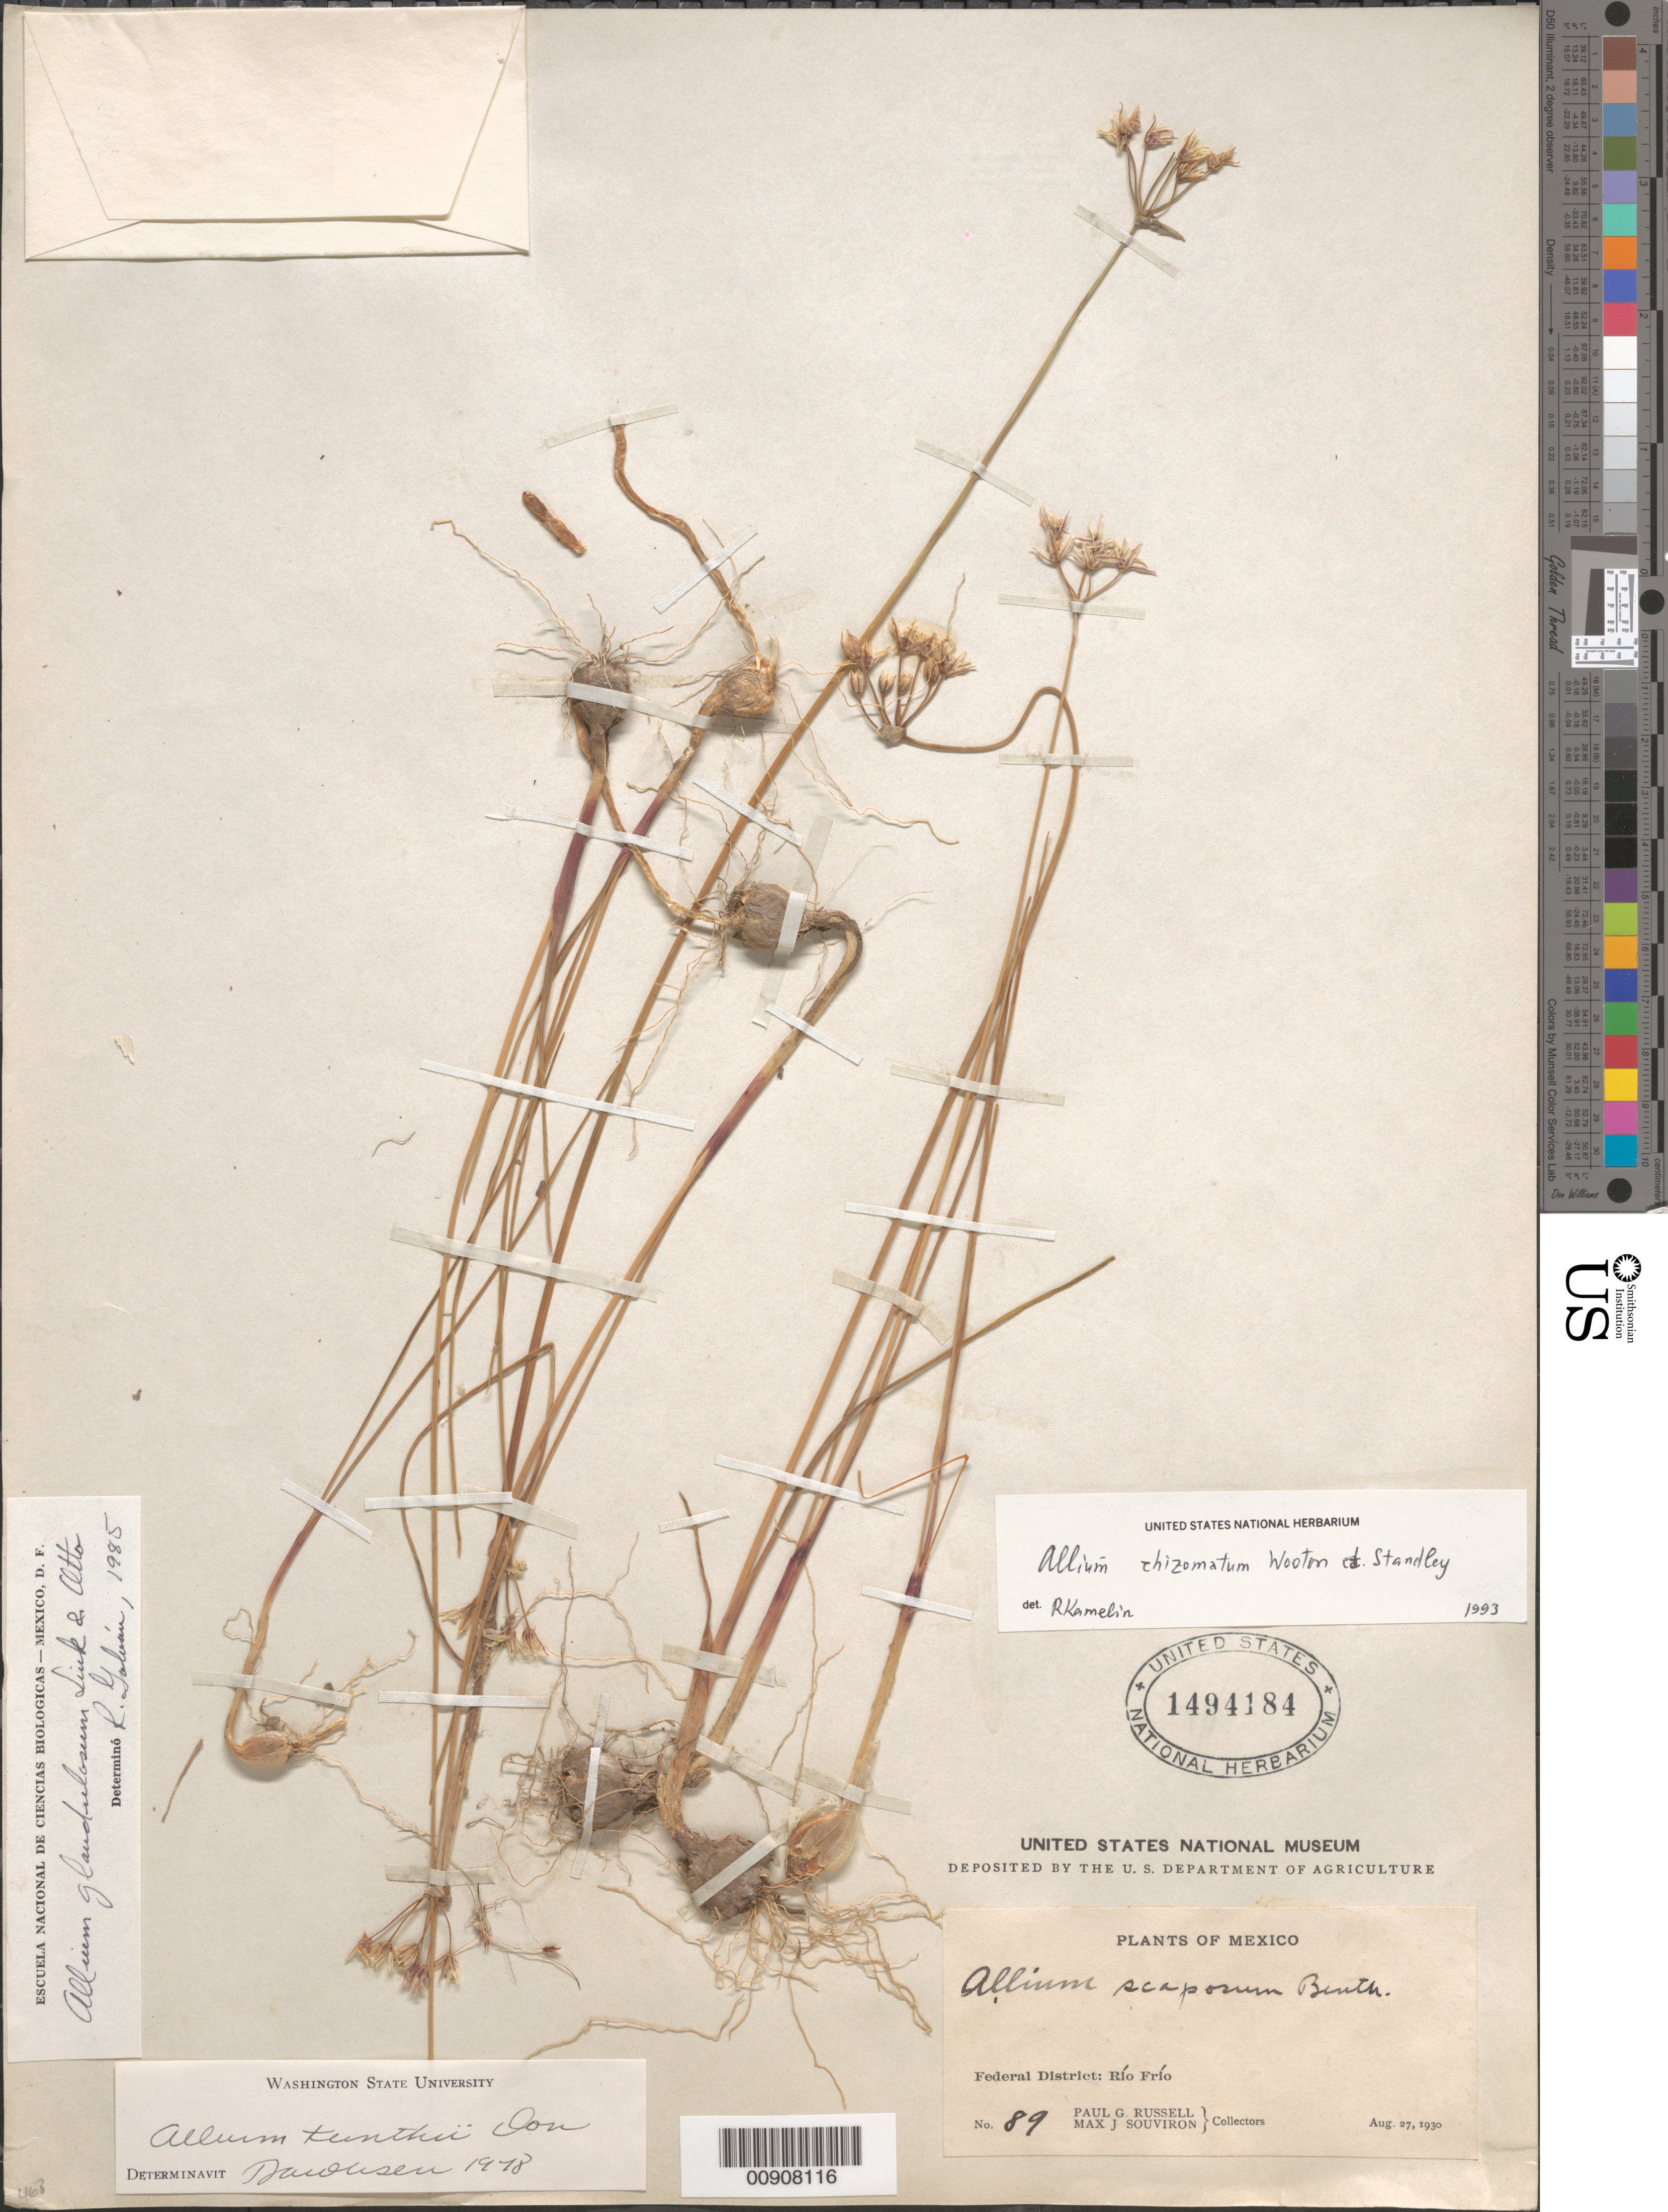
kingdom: Plantae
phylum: Tracheophyta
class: Liliopsida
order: Asparagales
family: Amaryllidaceae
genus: Allium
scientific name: Allium rhizomatum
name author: Wooton & Standl.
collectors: P. G. Russell & M. J. Souviron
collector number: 89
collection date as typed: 27 Aug 1930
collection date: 1930-08-27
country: Mexico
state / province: Distrito Federal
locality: Río Frío.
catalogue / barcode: US 1494184